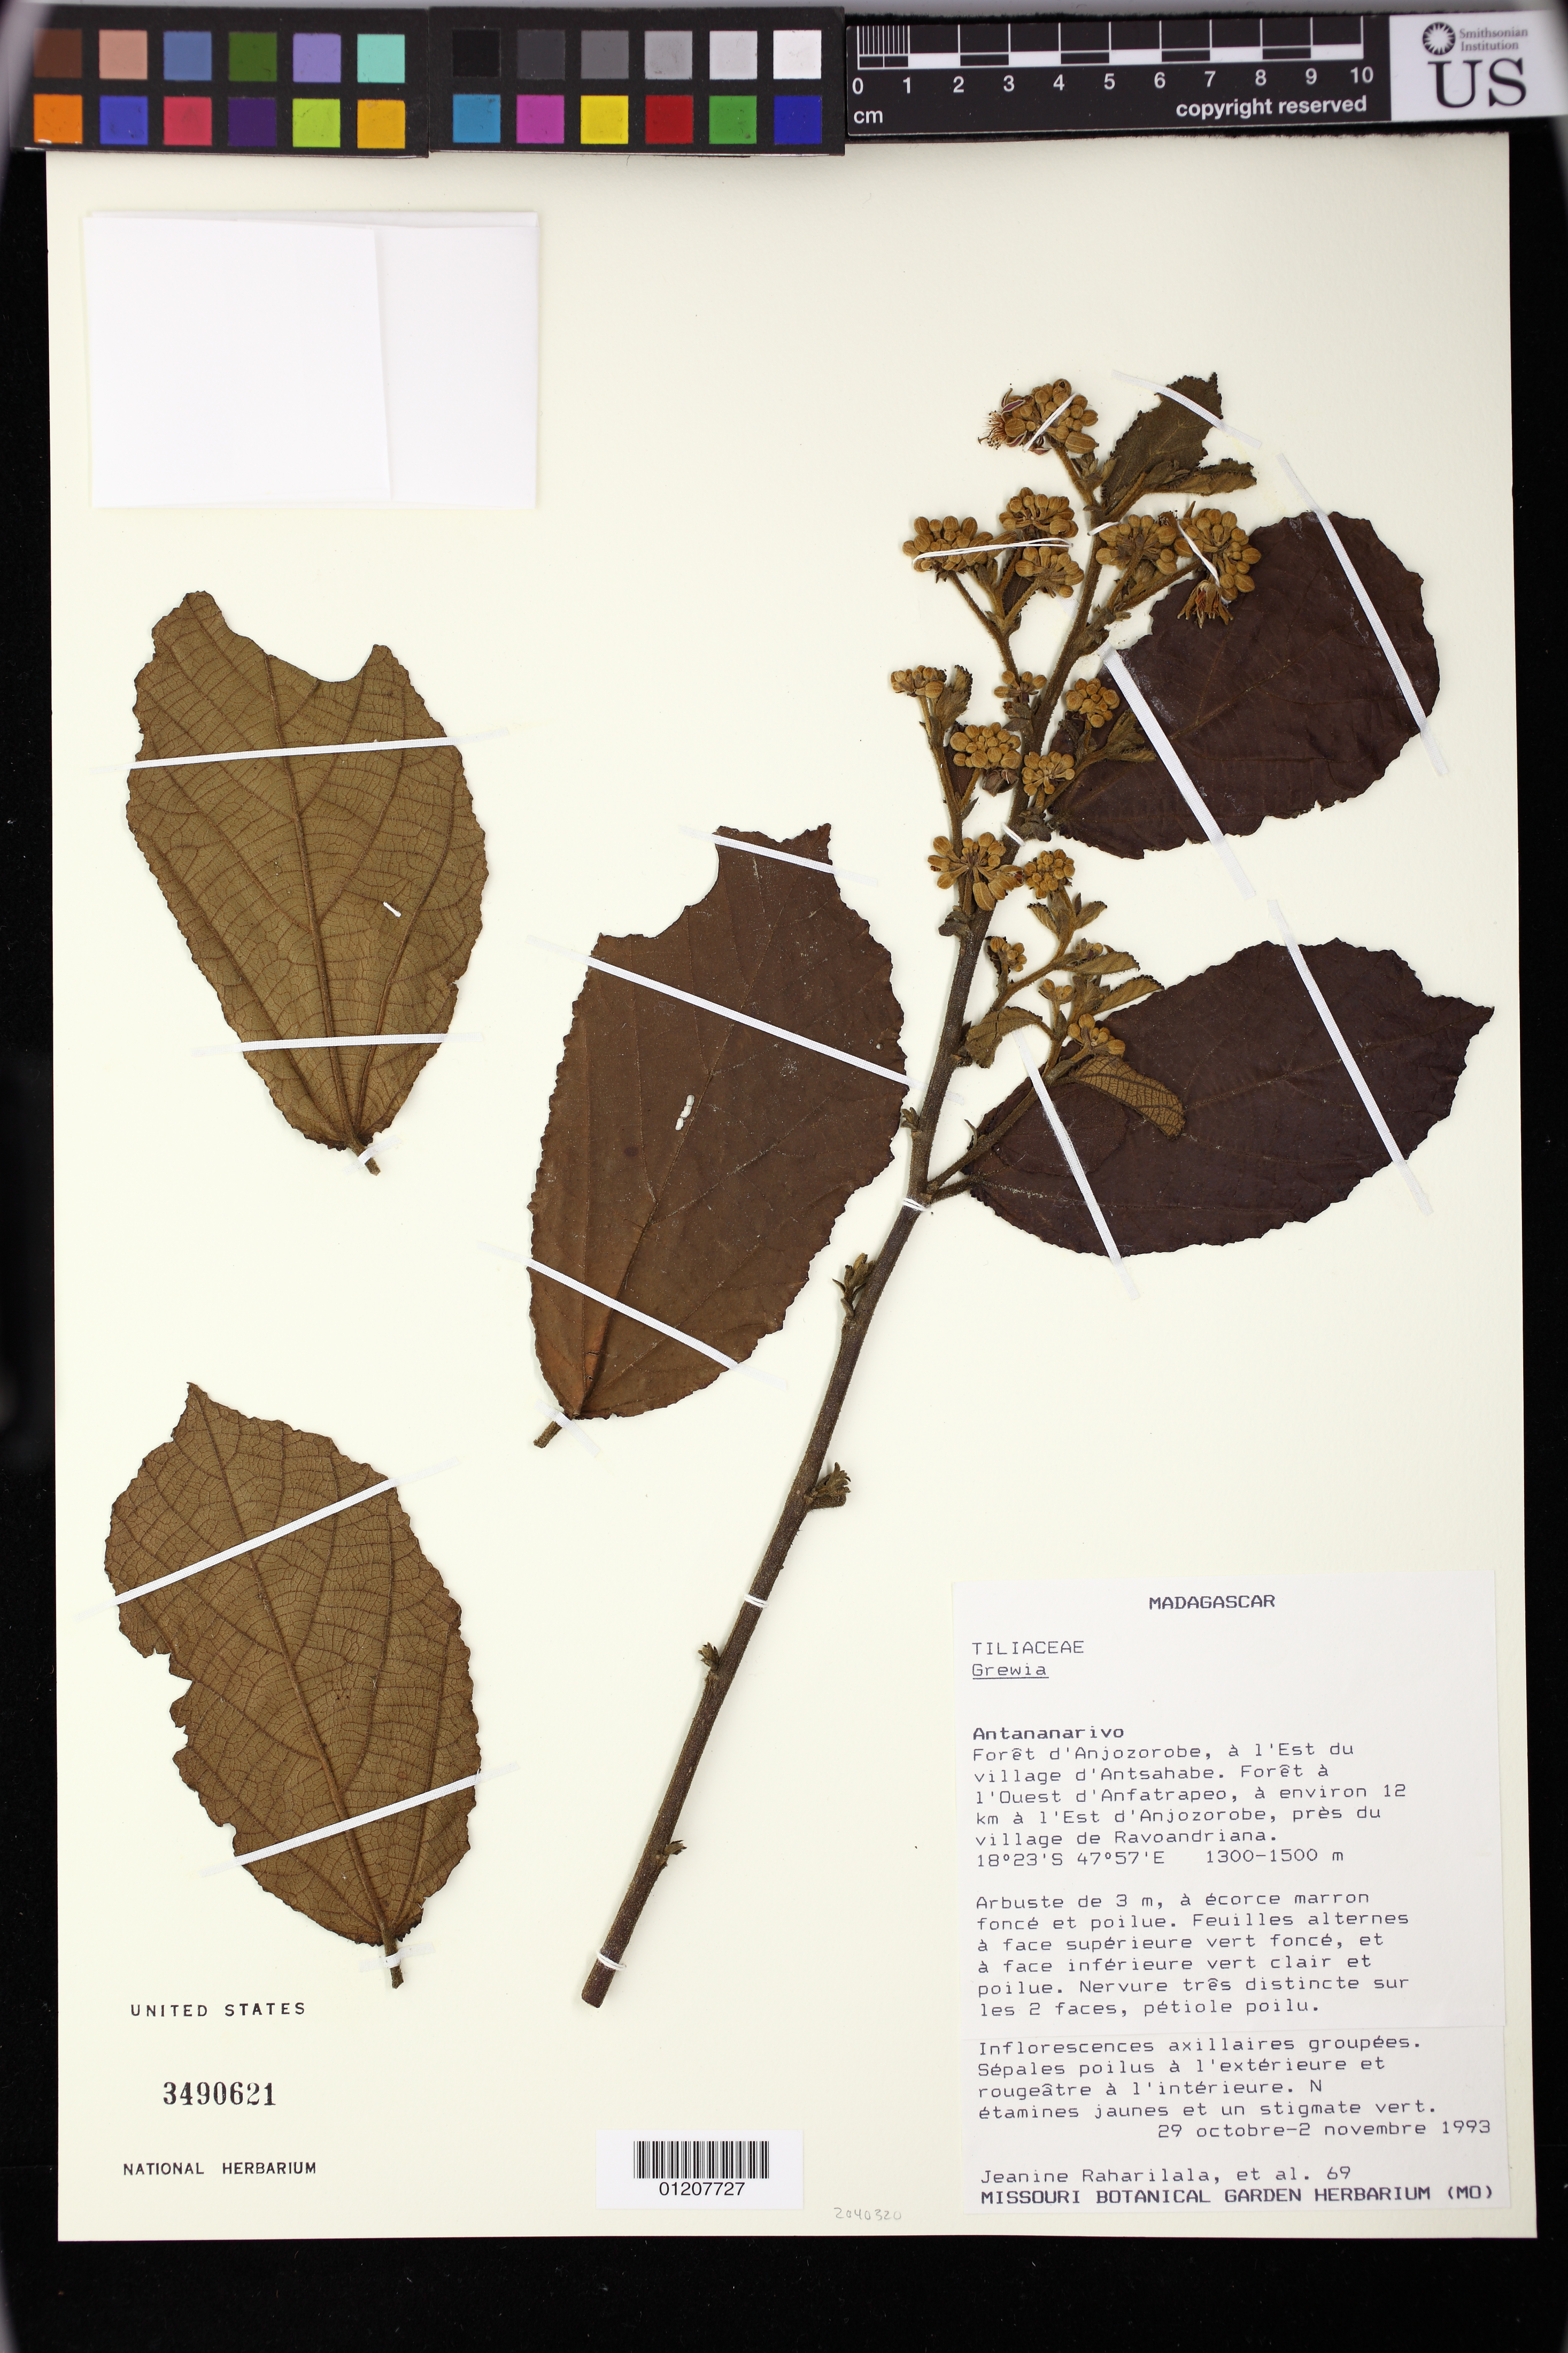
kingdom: Plantae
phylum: Tracheophyta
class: Magnoliopsida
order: Malvales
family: Malvaceae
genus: Grewia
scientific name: Grewia apetala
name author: Juss.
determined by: Jourdain-Fievet, L.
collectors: J. Reharilala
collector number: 69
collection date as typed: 29 Oct 1993 to 02 Nov 1993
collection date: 1993-10-29/1993-11-02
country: Madagascar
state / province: Analamanga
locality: Antananarivo. Forêt d'Anjozorobe, Á l'Est du village d'Antsahabe. Forêt l'Ouest d'Anfatrapeo, environ 12 km l'Est d'Anjozorobe, près du village de Ravoandriana.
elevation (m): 1300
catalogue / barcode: US 3490621